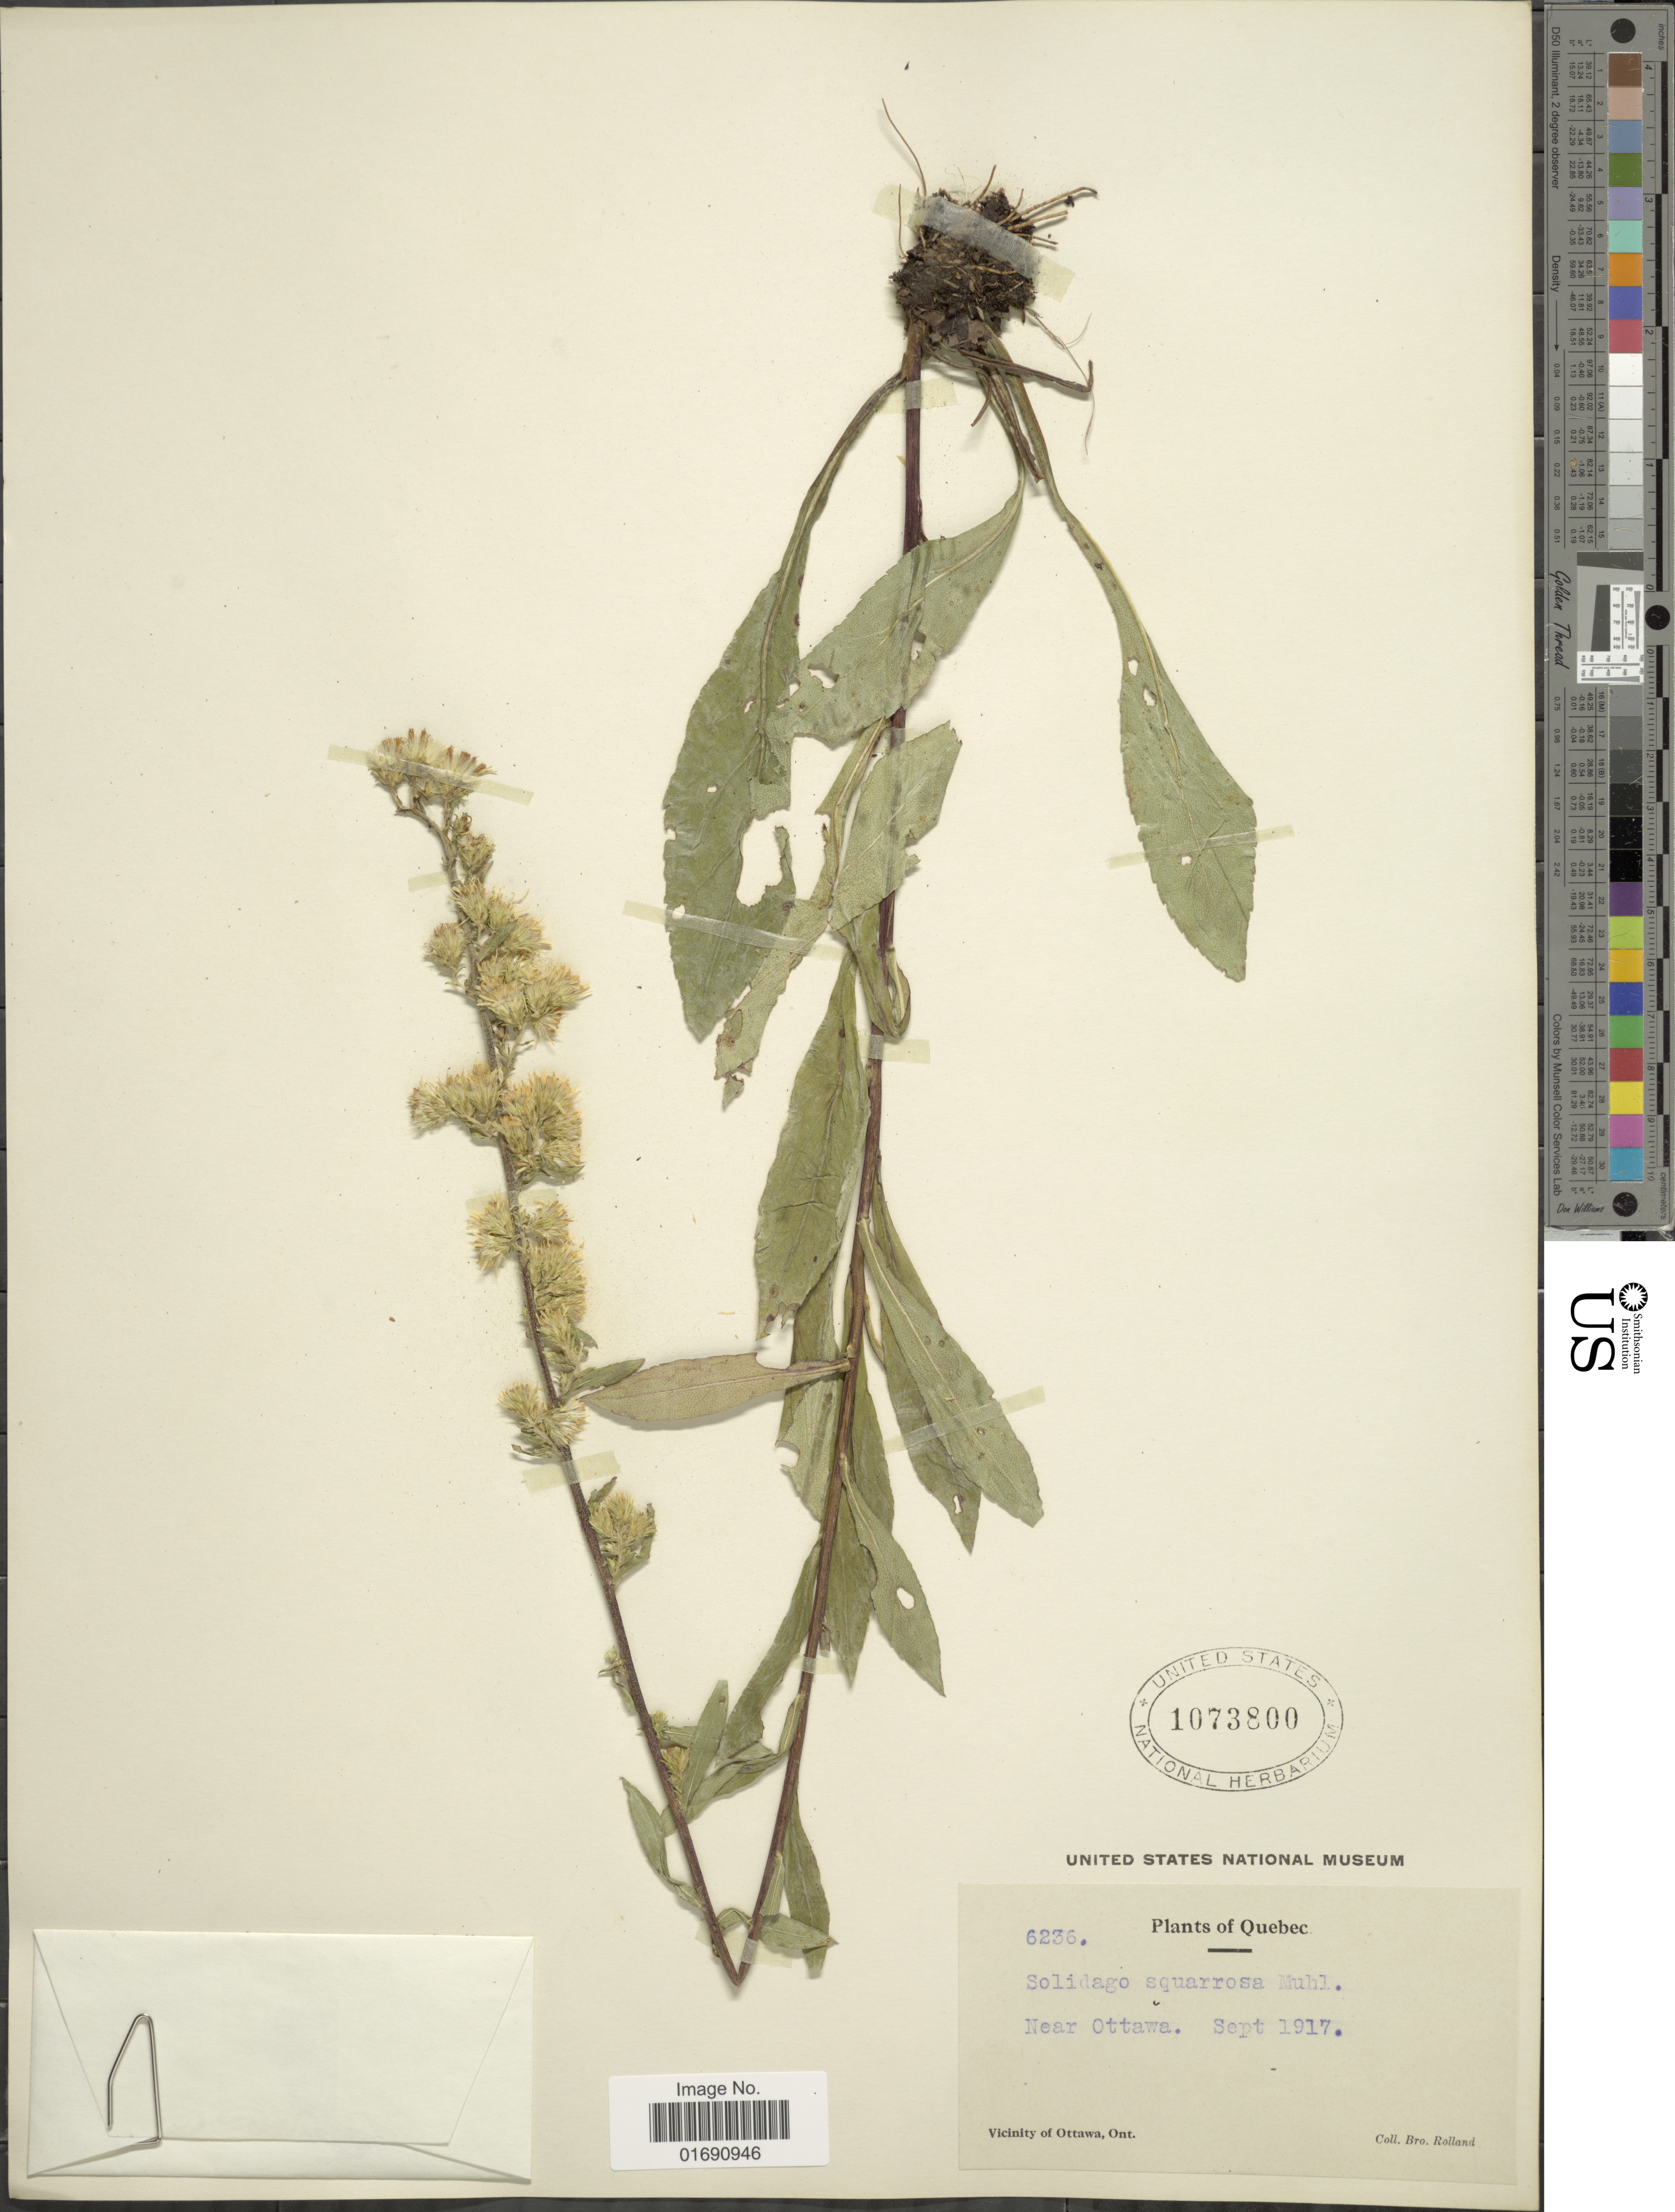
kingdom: Plantae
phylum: Tracheophyta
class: Magnoliopsida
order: Asterales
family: Asteraceae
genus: Solidago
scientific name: Solidago squarrosa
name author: Muhl.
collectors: B. Rolland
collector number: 6236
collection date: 1917-09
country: Canada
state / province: Ontario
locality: Quebec, Near Ottawa, Vicinity of Ottawa, Ont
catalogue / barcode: US 1073800